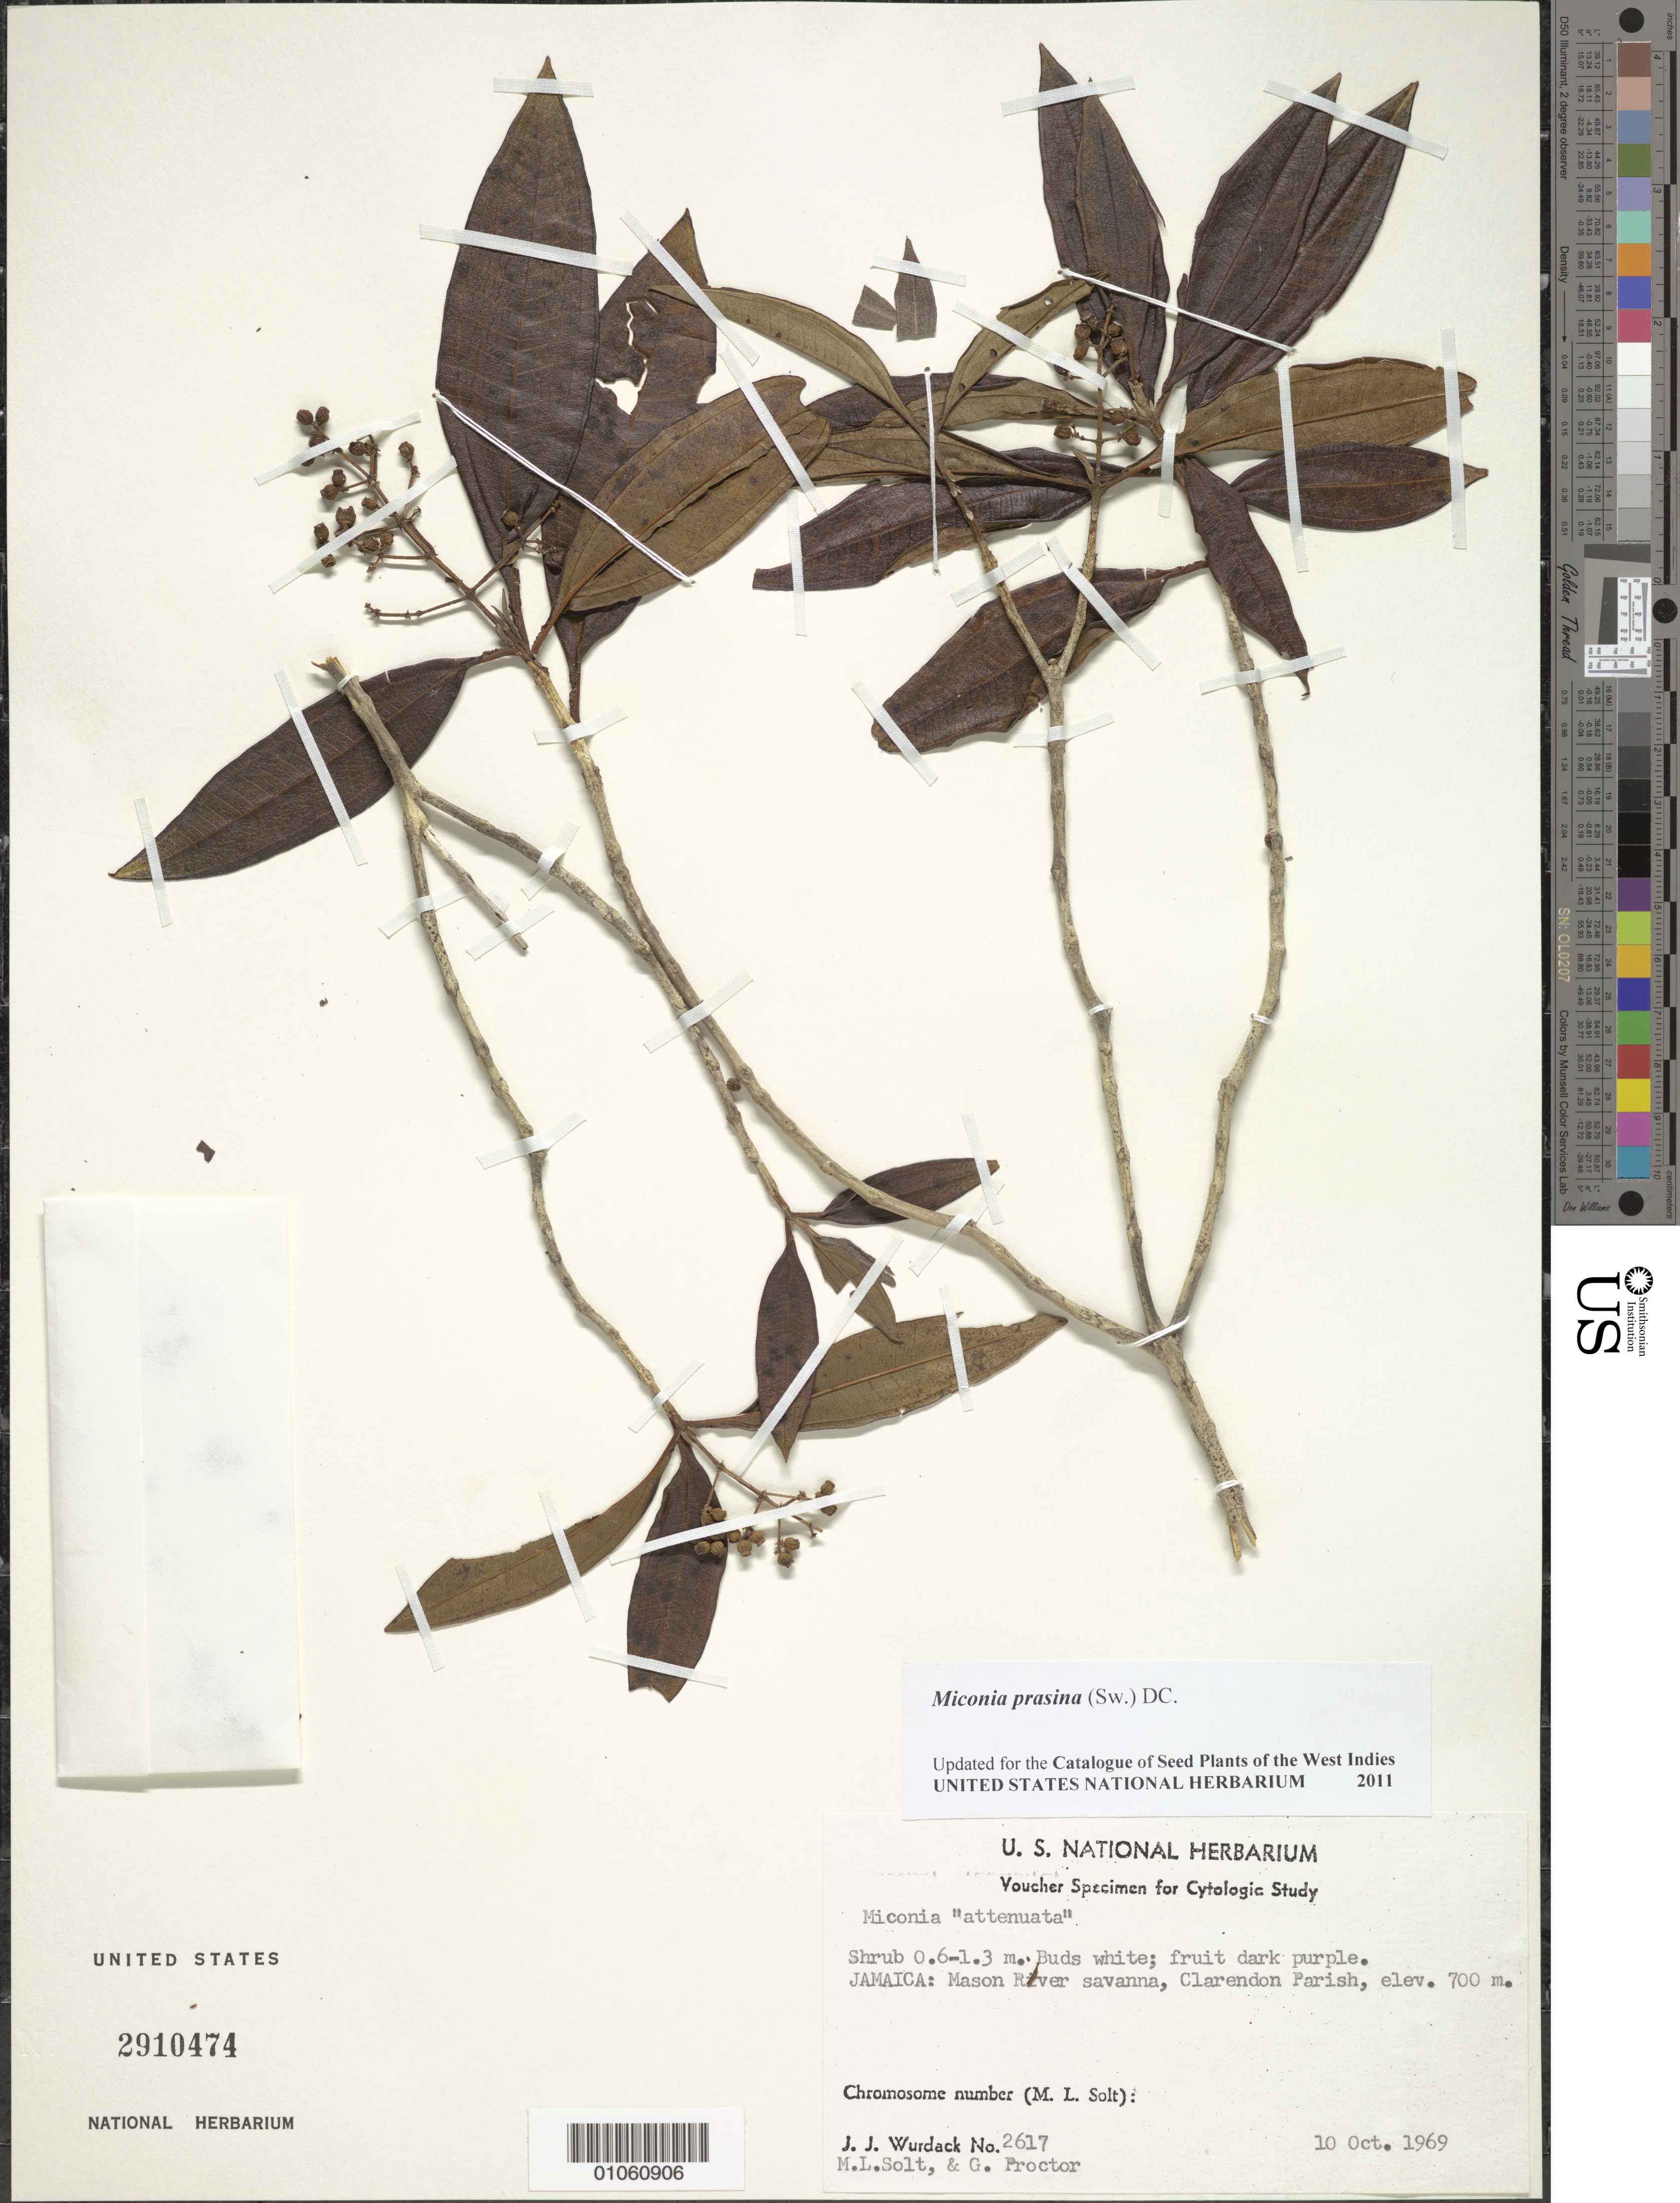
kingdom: Plantae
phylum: Tracheophyta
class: Magnoliopsida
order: Myrtales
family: Melastomataceae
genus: Miconia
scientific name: Miconia prasina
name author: (Sw.) DC.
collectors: J. J. Wurdack, M. Solt & G. R. Proctor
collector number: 2617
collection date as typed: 10 Oct 1969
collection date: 1969-10-10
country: Jamaica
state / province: Clarendon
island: Jamaica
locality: Mason River Savanna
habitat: Savanna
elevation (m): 700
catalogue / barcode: US 2910474